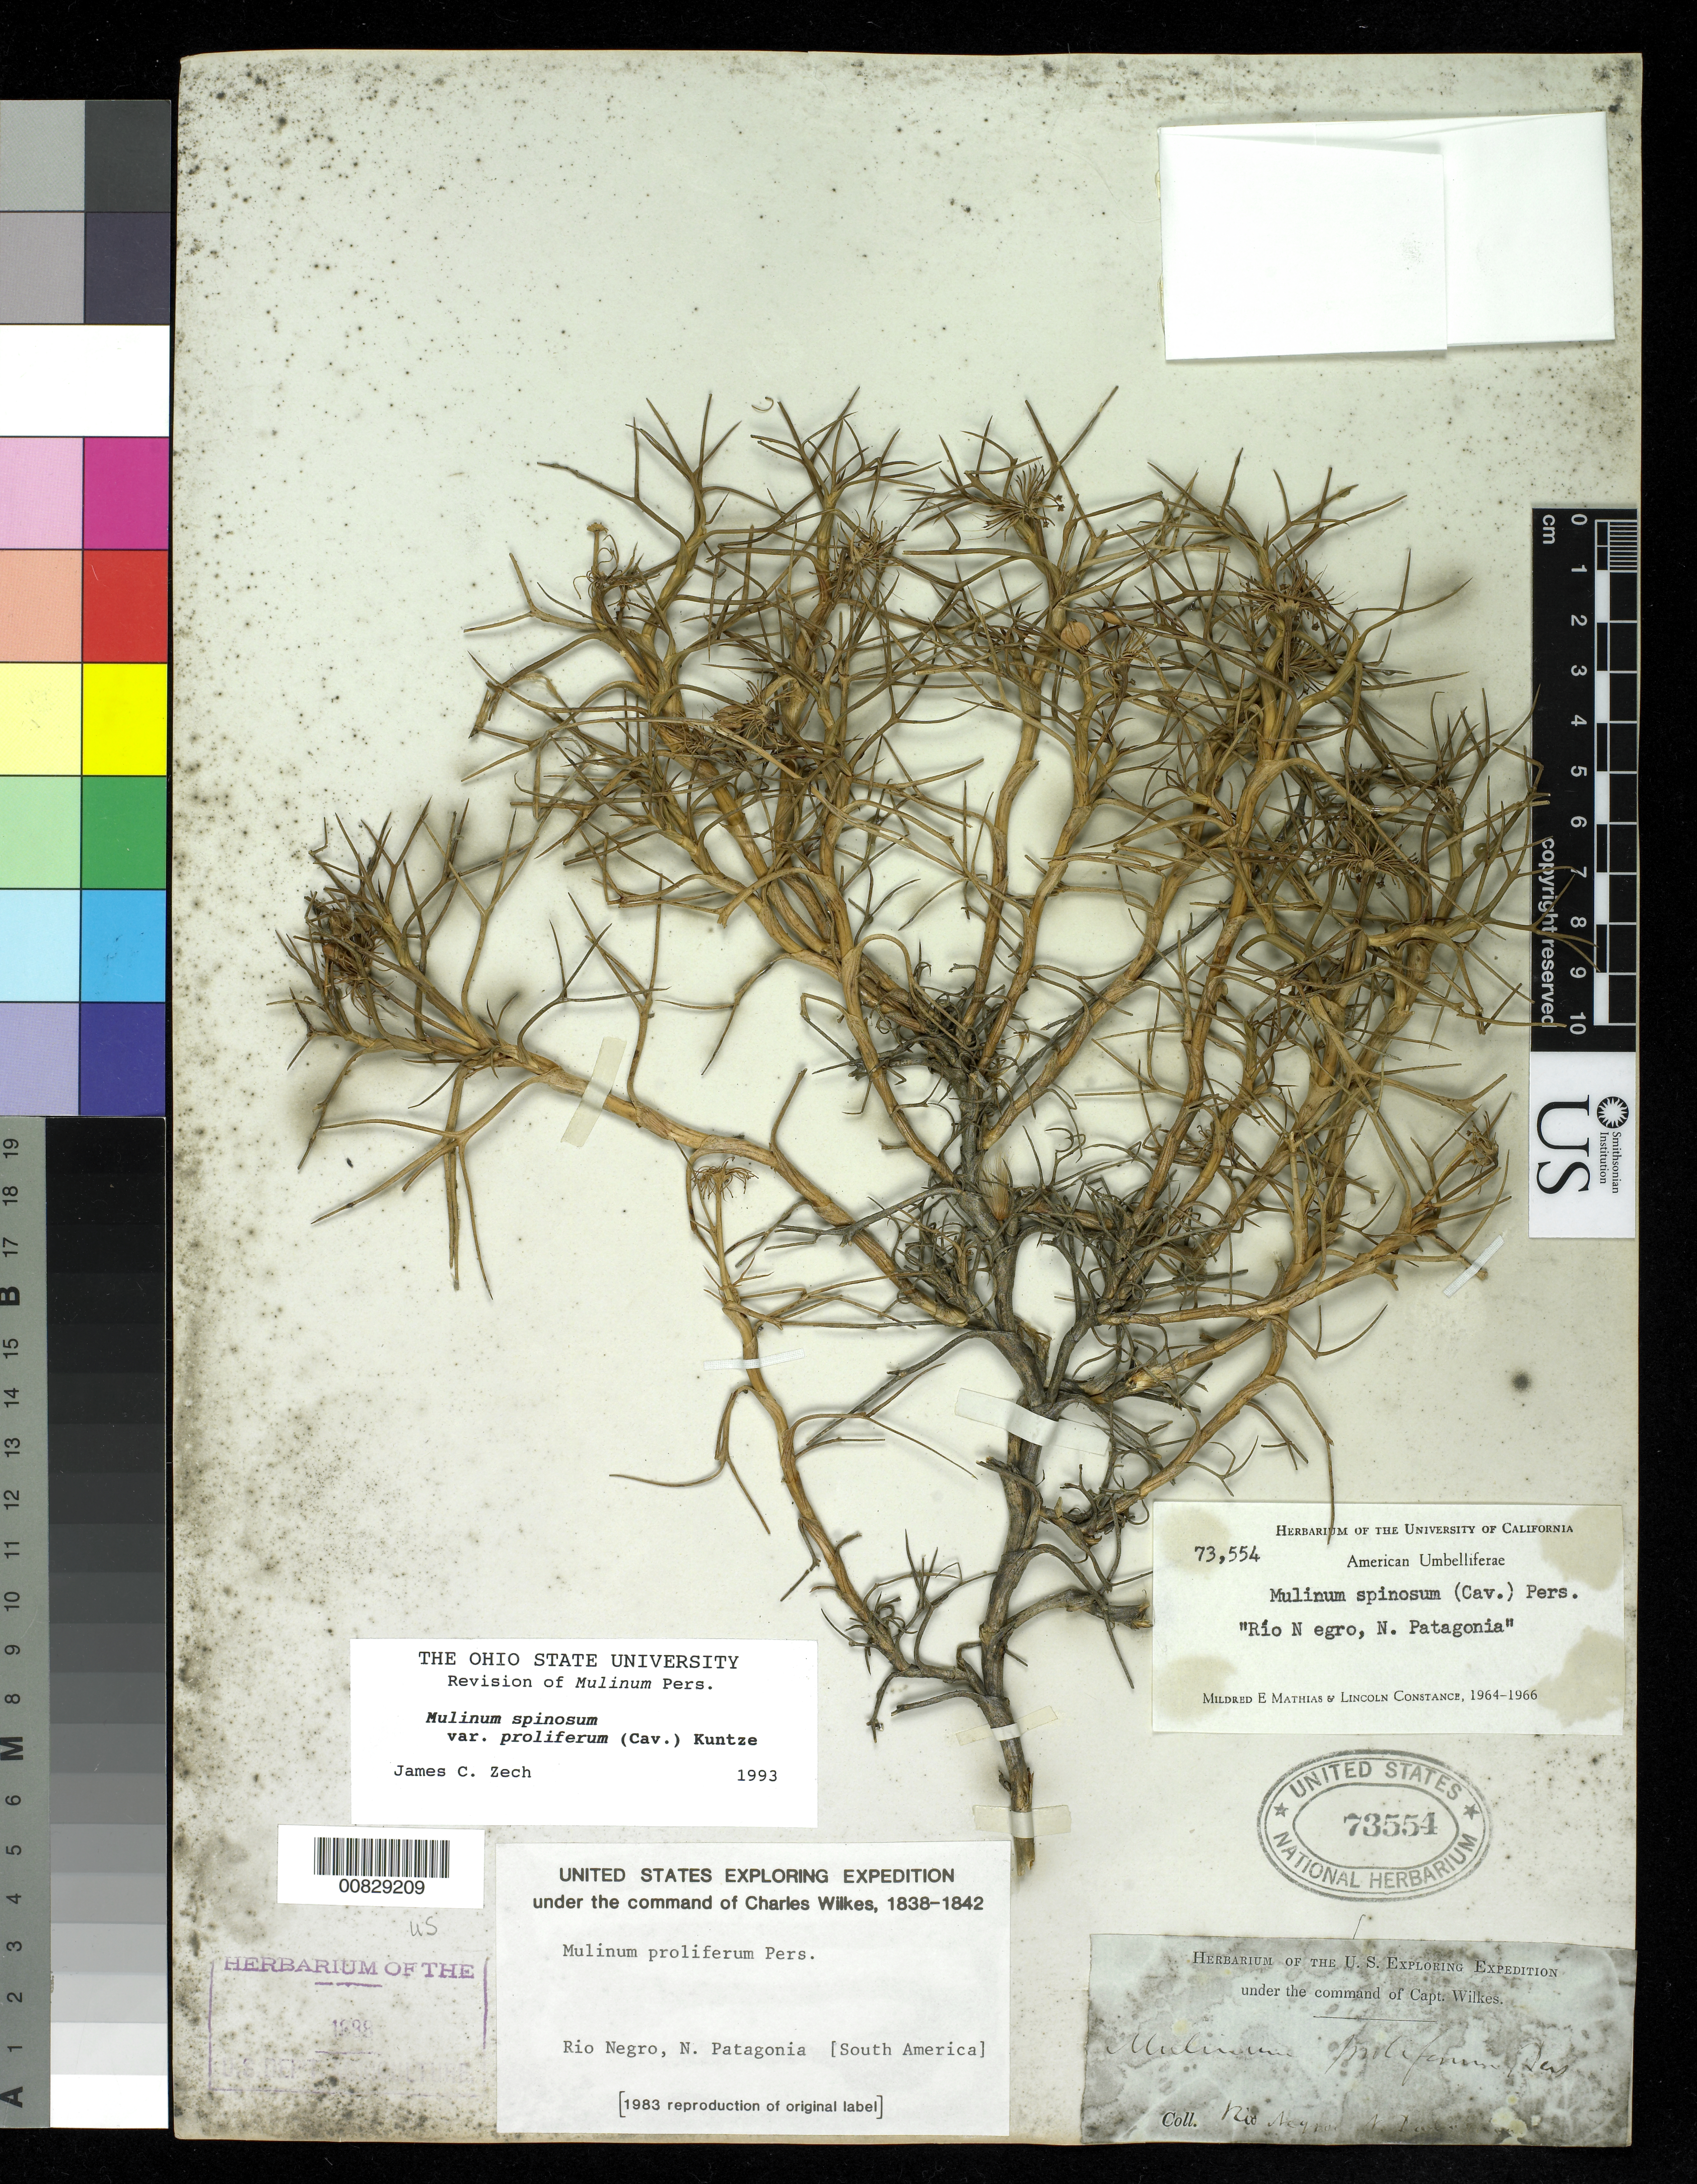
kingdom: Plantae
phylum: Tracheophyta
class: Magnoliopsida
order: Apiales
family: Apiaceae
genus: Mulinum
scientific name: Mulinum spinosum var. proliferum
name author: (Cav.) Kuntze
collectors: Wilkes Explor. Exped.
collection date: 1838/1842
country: Chile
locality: Rio Negro, N. Patagonia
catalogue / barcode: US 73554